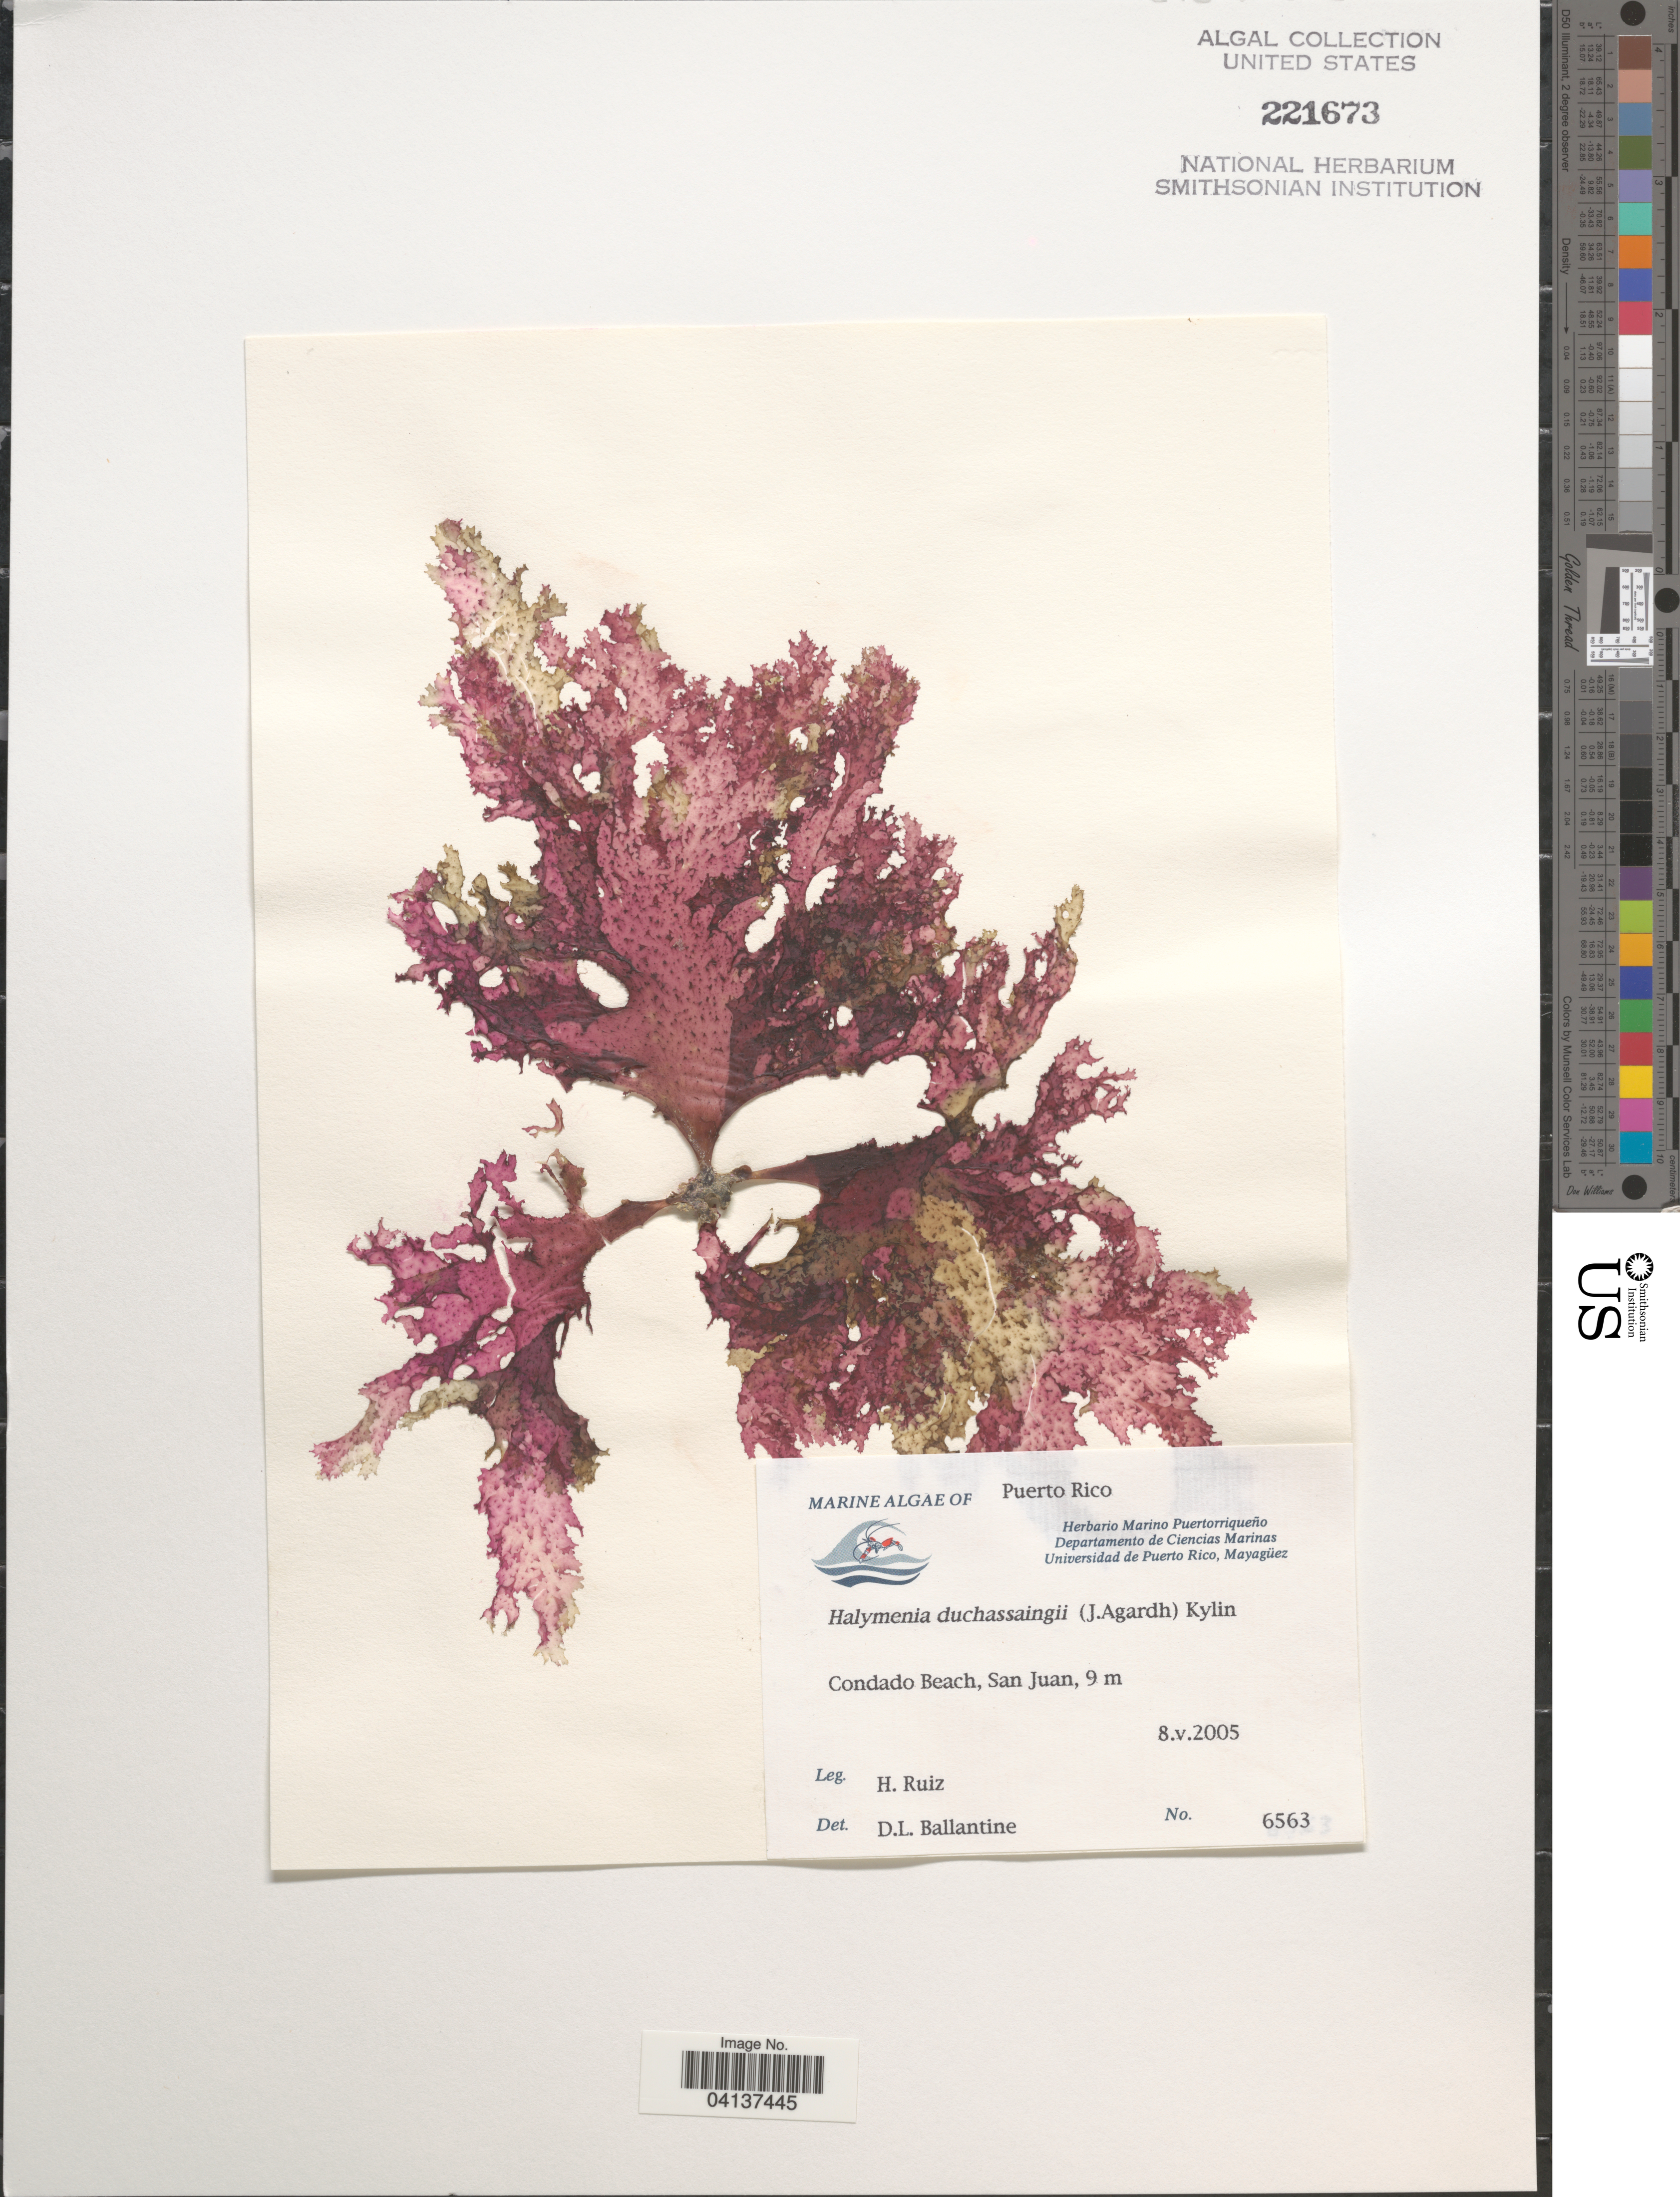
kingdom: Plantae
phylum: Rhodophyta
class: Florideophyceae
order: Halymeniales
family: Halymeniaceae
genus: Halymenia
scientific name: Halymenia duchassaignii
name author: (J. Agardh) Kylin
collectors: H. Ruiz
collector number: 6563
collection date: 2005-05-08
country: Puerto Rico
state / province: San Juan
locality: Condado Beach.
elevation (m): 9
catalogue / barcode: US 221673